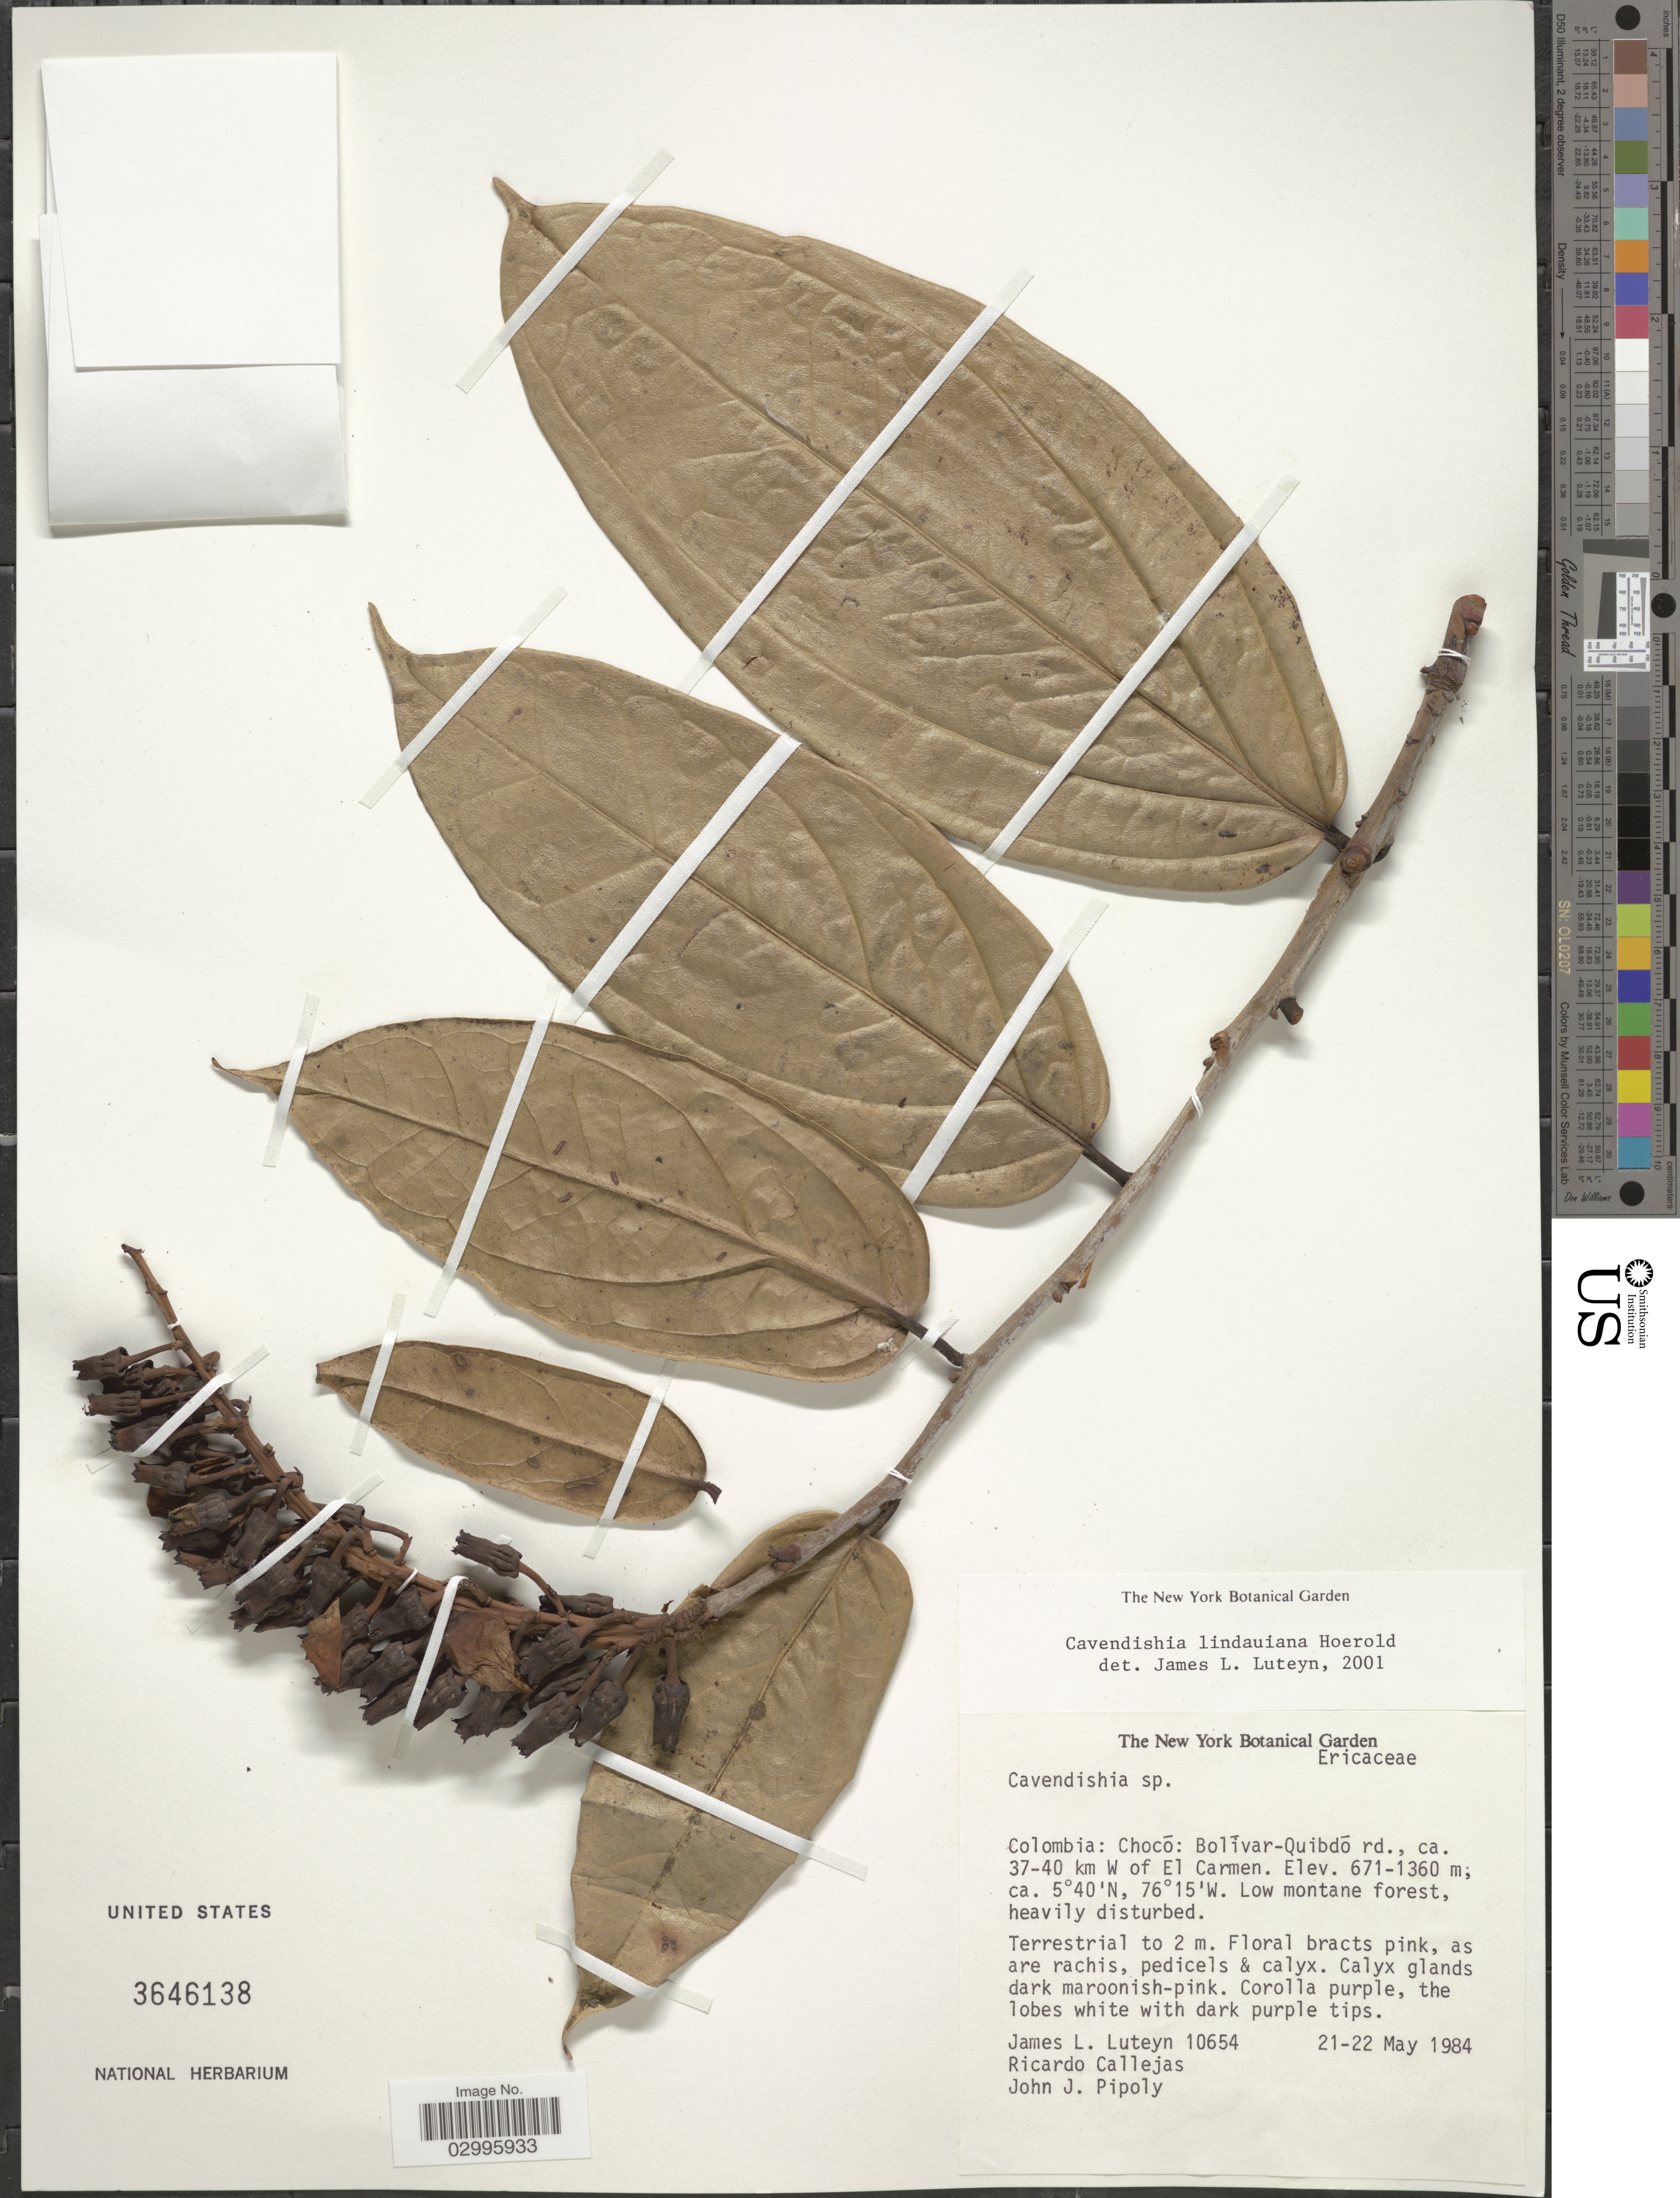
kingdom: Plantae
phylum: Tracheophyta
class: Magnoliopsida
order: Ericales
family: Ericaceae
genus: Cavendishia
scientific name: Cavendishia lindauiana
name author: Hoerold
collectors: J. Luteyn, R. Callejas & J. J. Pipoly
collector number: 10654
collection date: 1984-05-21/1984-05-22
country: Colombia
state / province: Chocó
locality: Bolívar-Quibdó rd., ca. 37-40 km W of El Carmen.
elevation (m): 671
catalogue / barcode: US 3646138